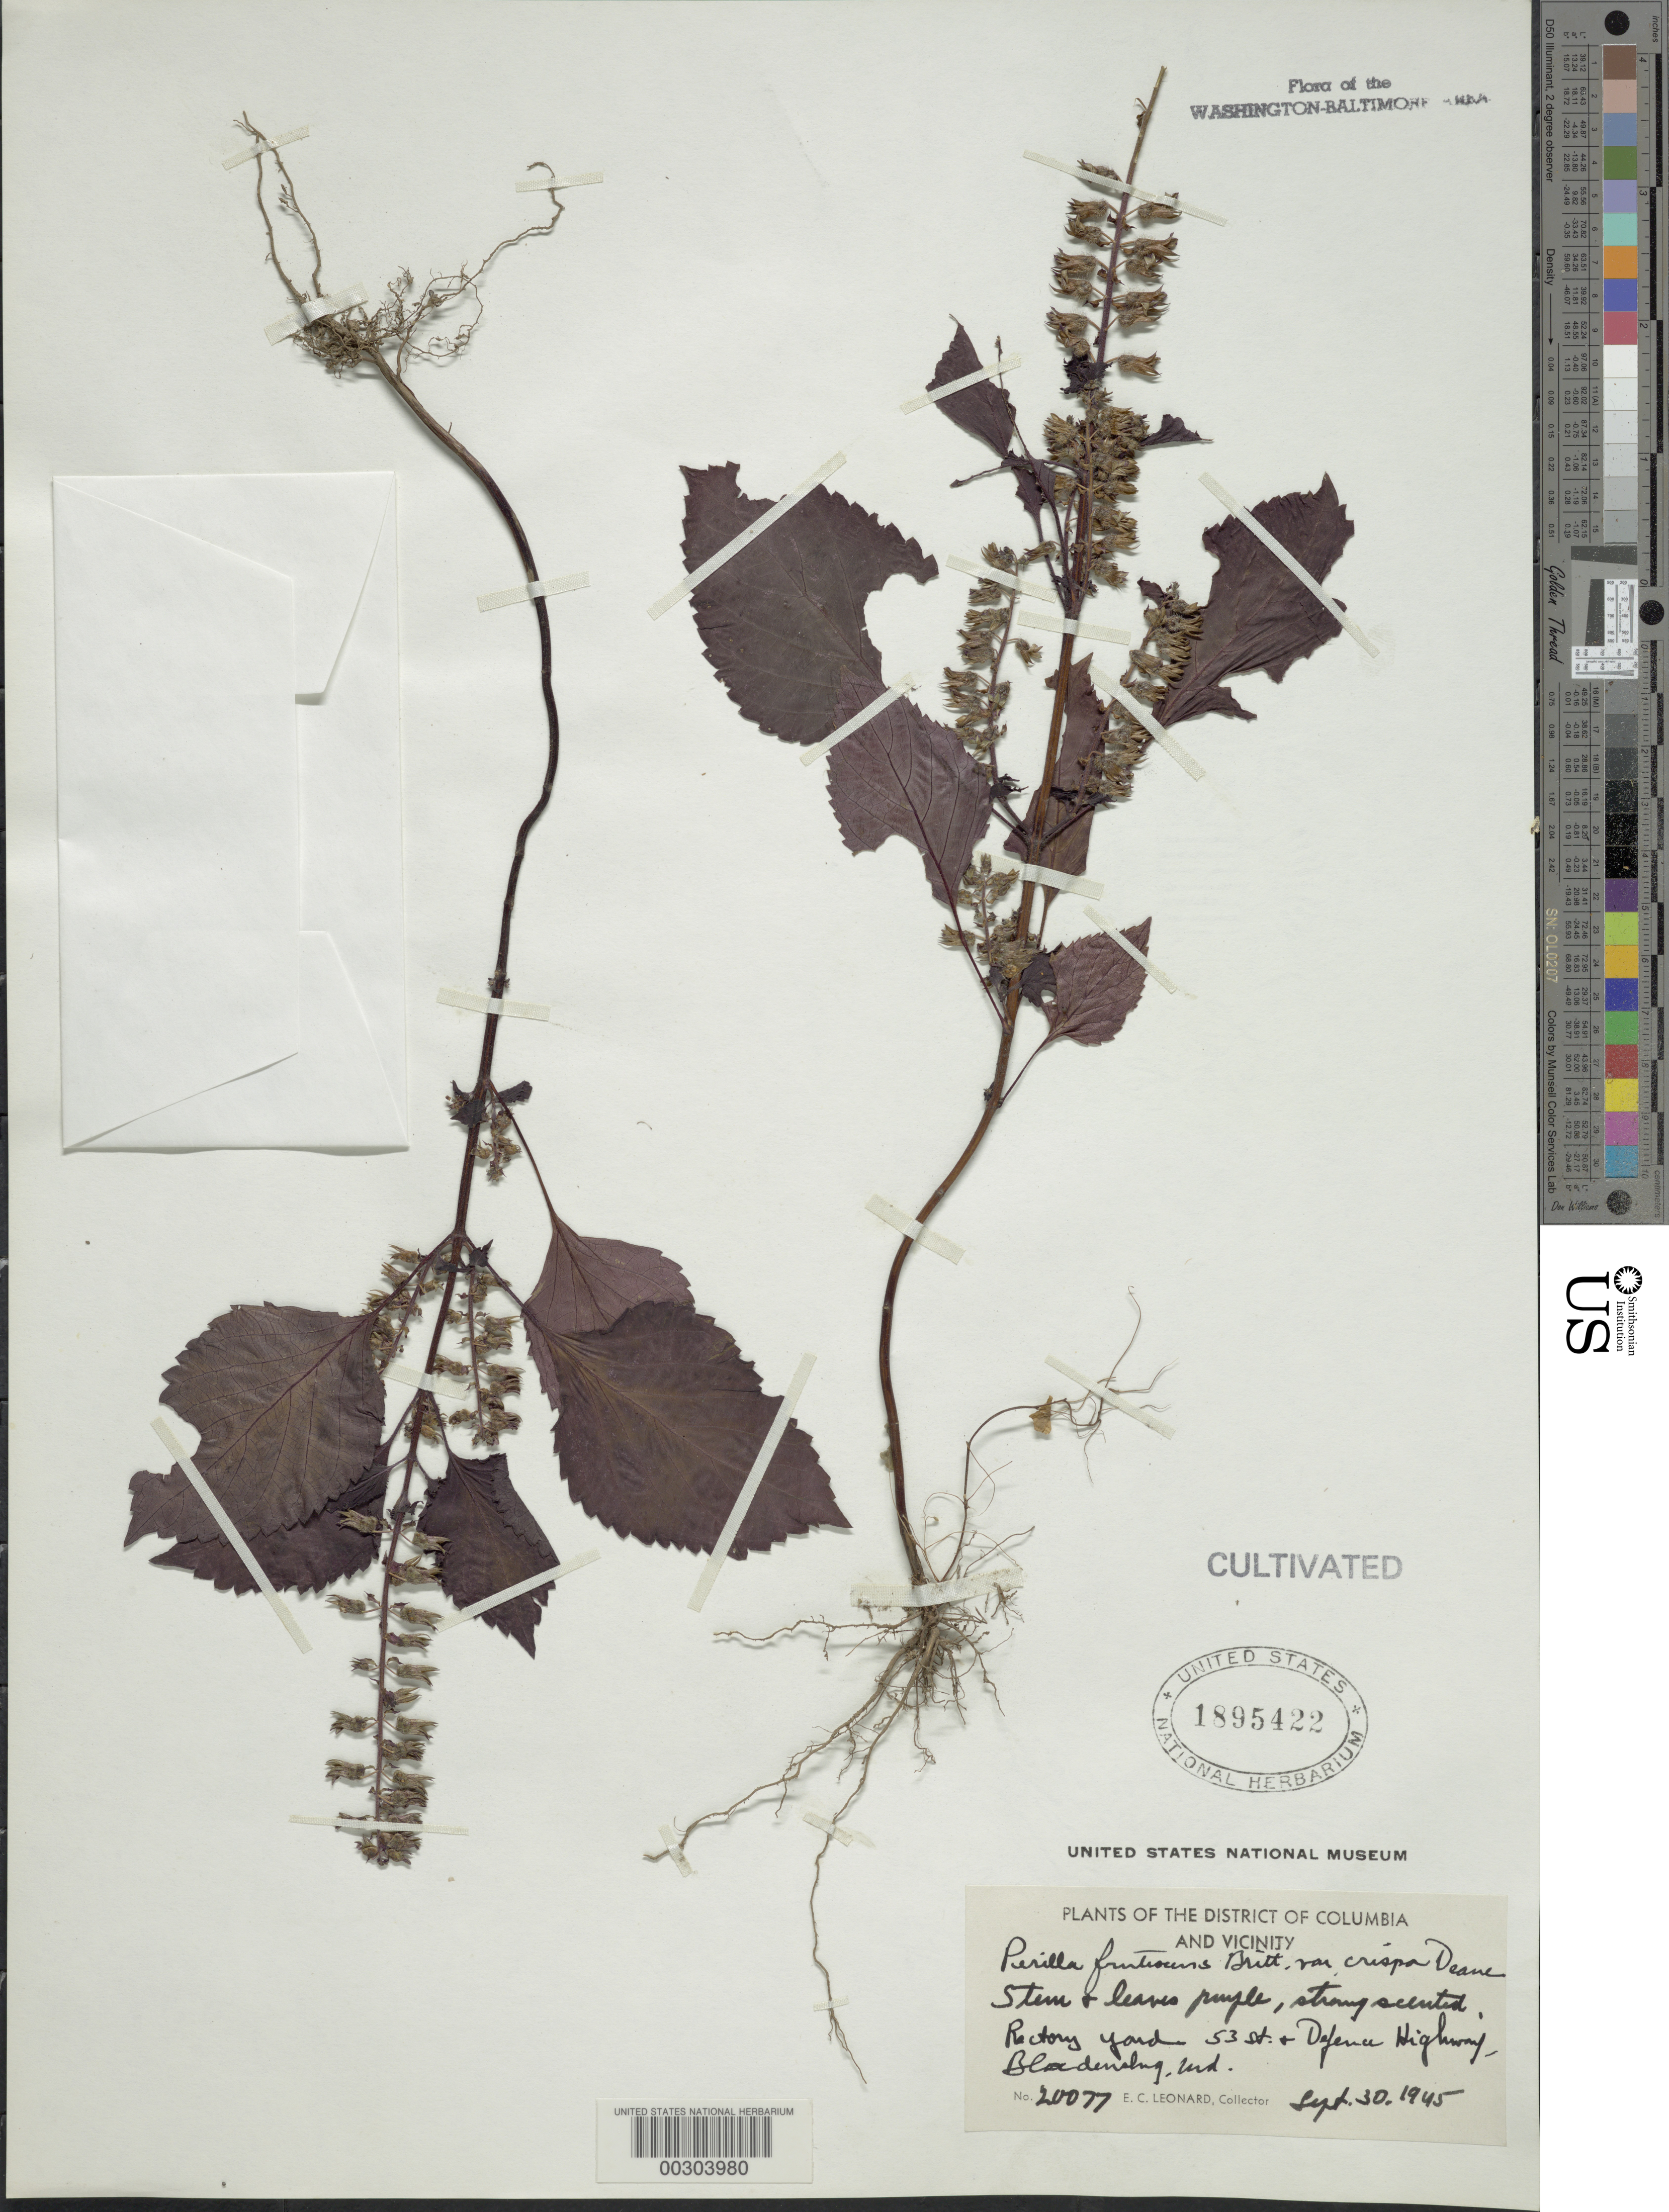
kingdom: Plantae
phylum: Tracheophyta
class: Magnoliopsida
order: Lamiales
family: Lamiaceae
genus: Perilla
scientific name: Perilla frutescens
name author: (L.) Britton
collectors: E. C. Leonard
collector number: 20077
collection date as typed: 30 Sep 1945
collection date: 1945-09-30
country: United States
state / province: Maryland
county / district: Prince George's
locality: Bladensburg, Rectory Yard, 53 St and Defence Highway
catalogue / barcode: US 1895422